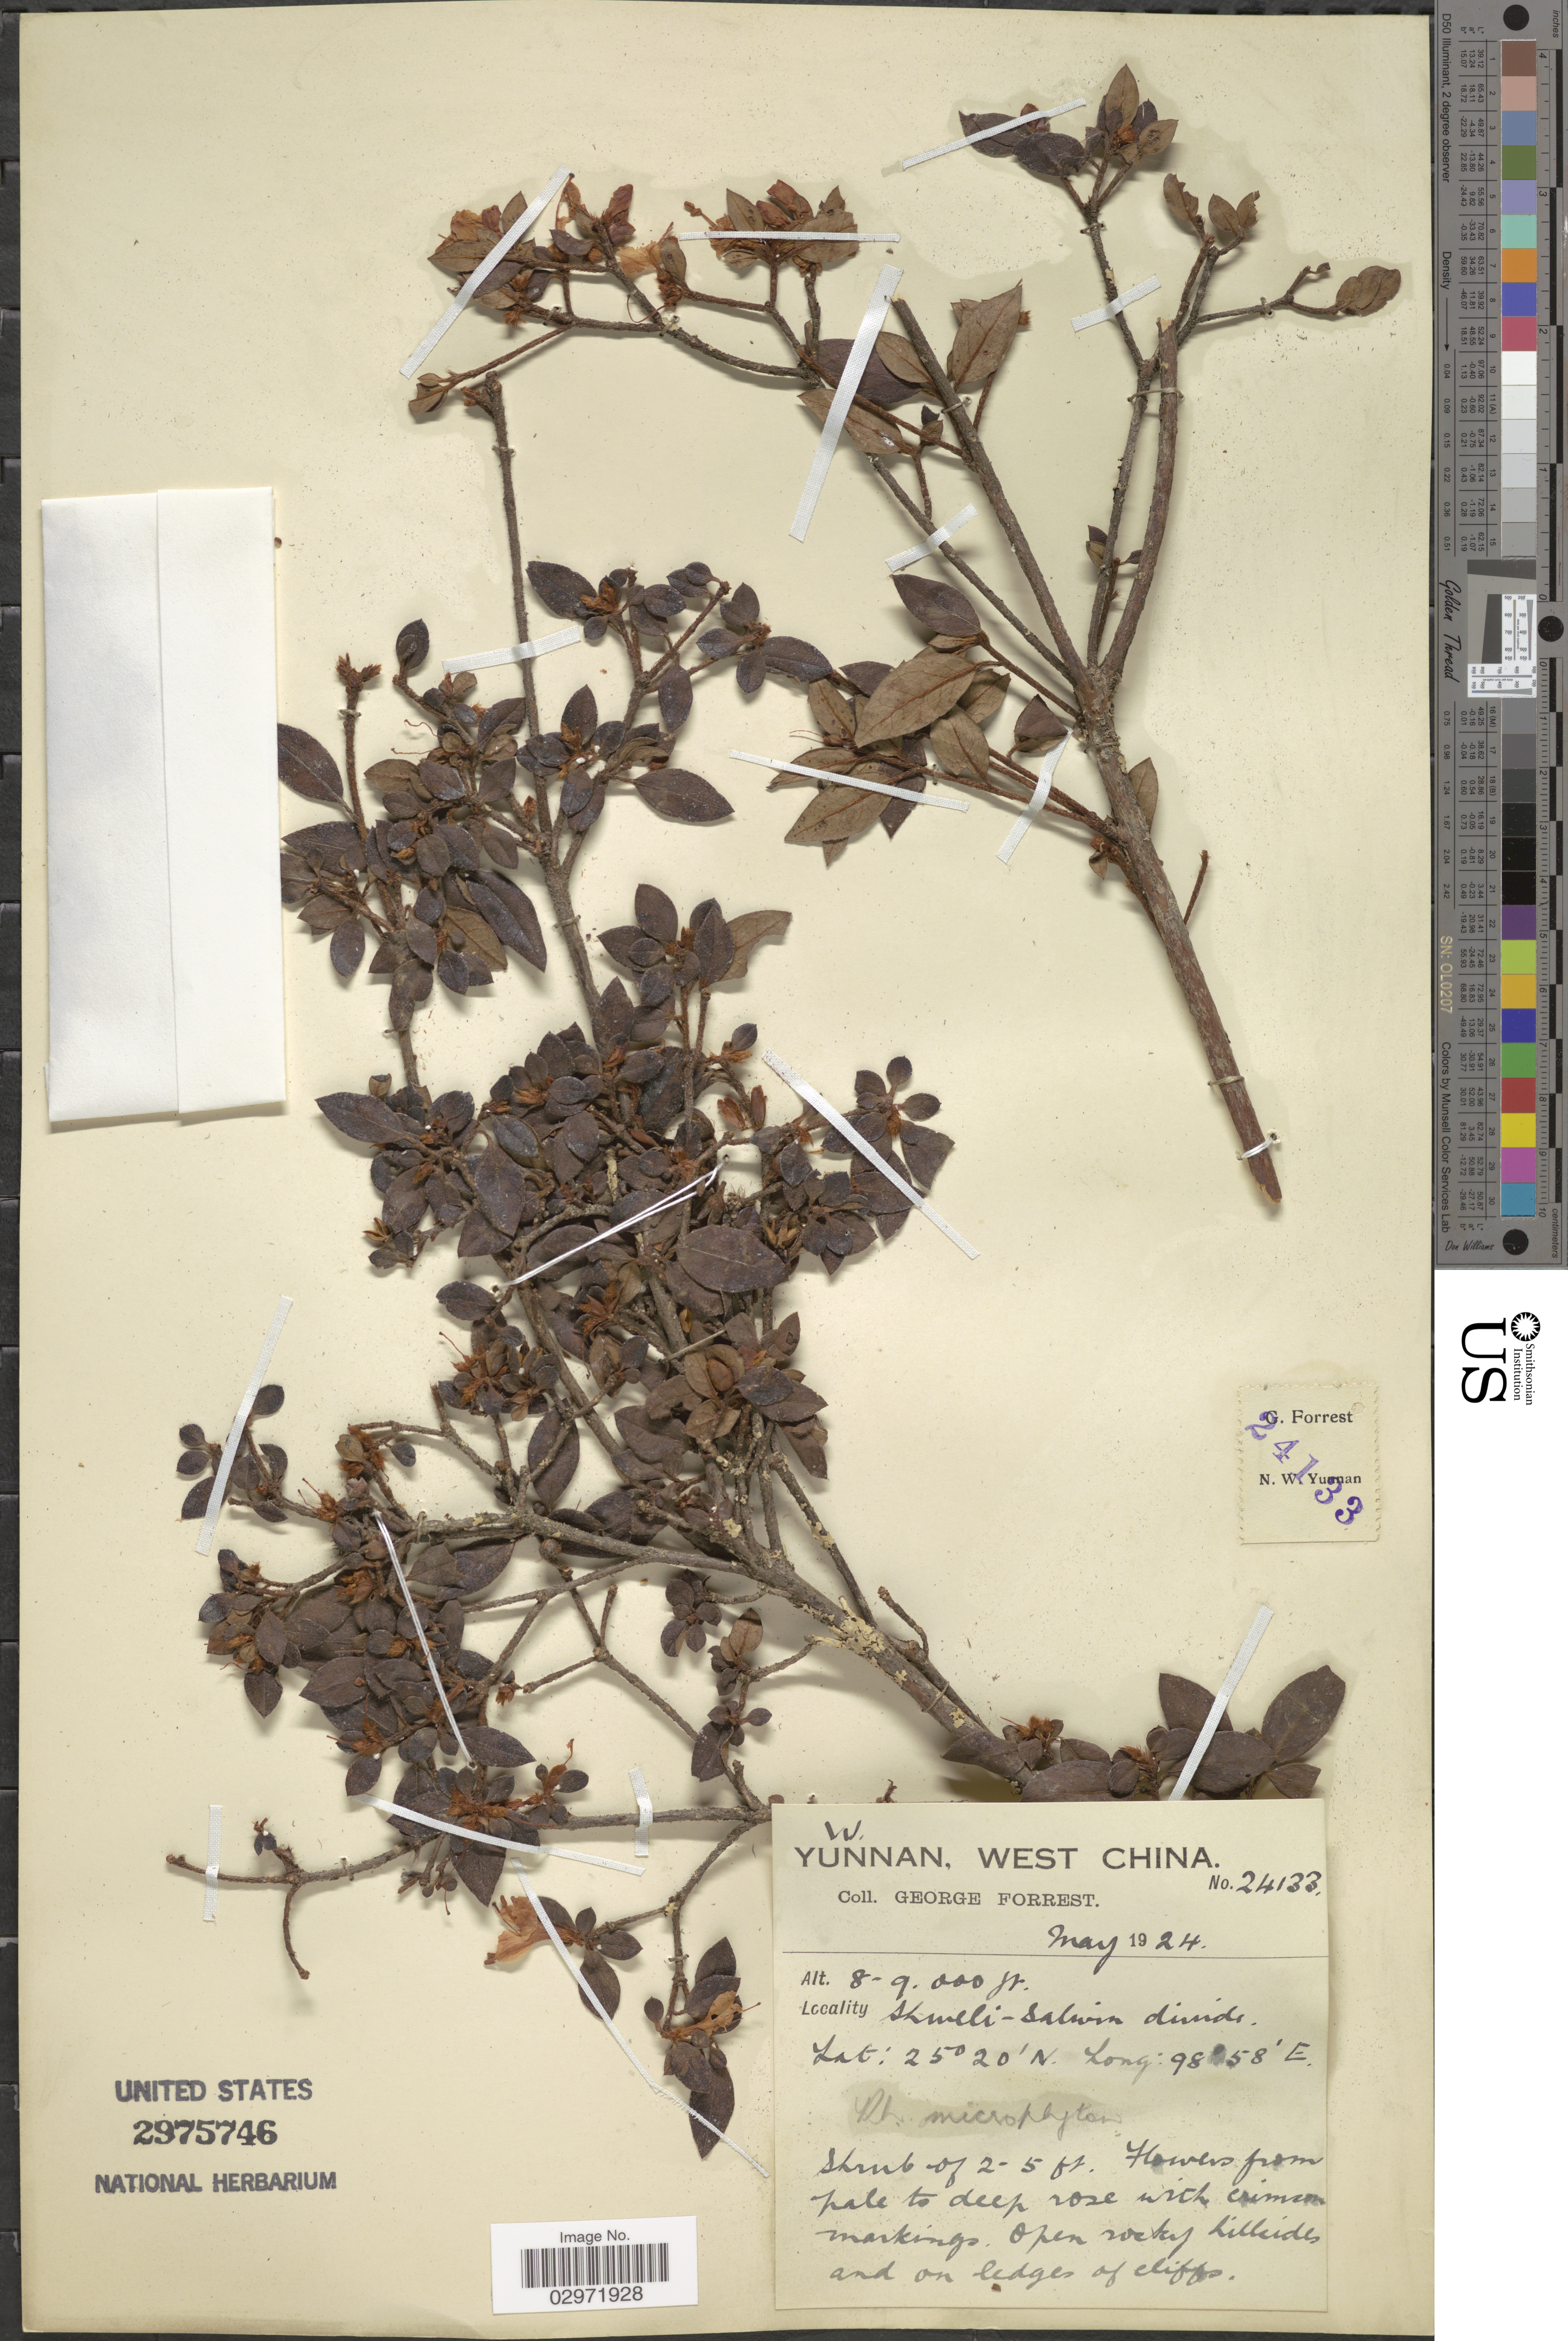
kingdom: Plantae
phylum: Tracheophyta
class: Magnoliopsida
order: Ericales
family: Ericaceae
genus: Rhododendron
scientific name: Rhododendron microphyton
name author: Franch.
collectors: G. Forrest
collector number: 24133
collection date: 1924-05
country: China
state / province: Yunnan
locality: W. Yunnan, West China, Shweli-Salwin divide.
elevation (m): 2438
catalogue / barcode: US 2975746